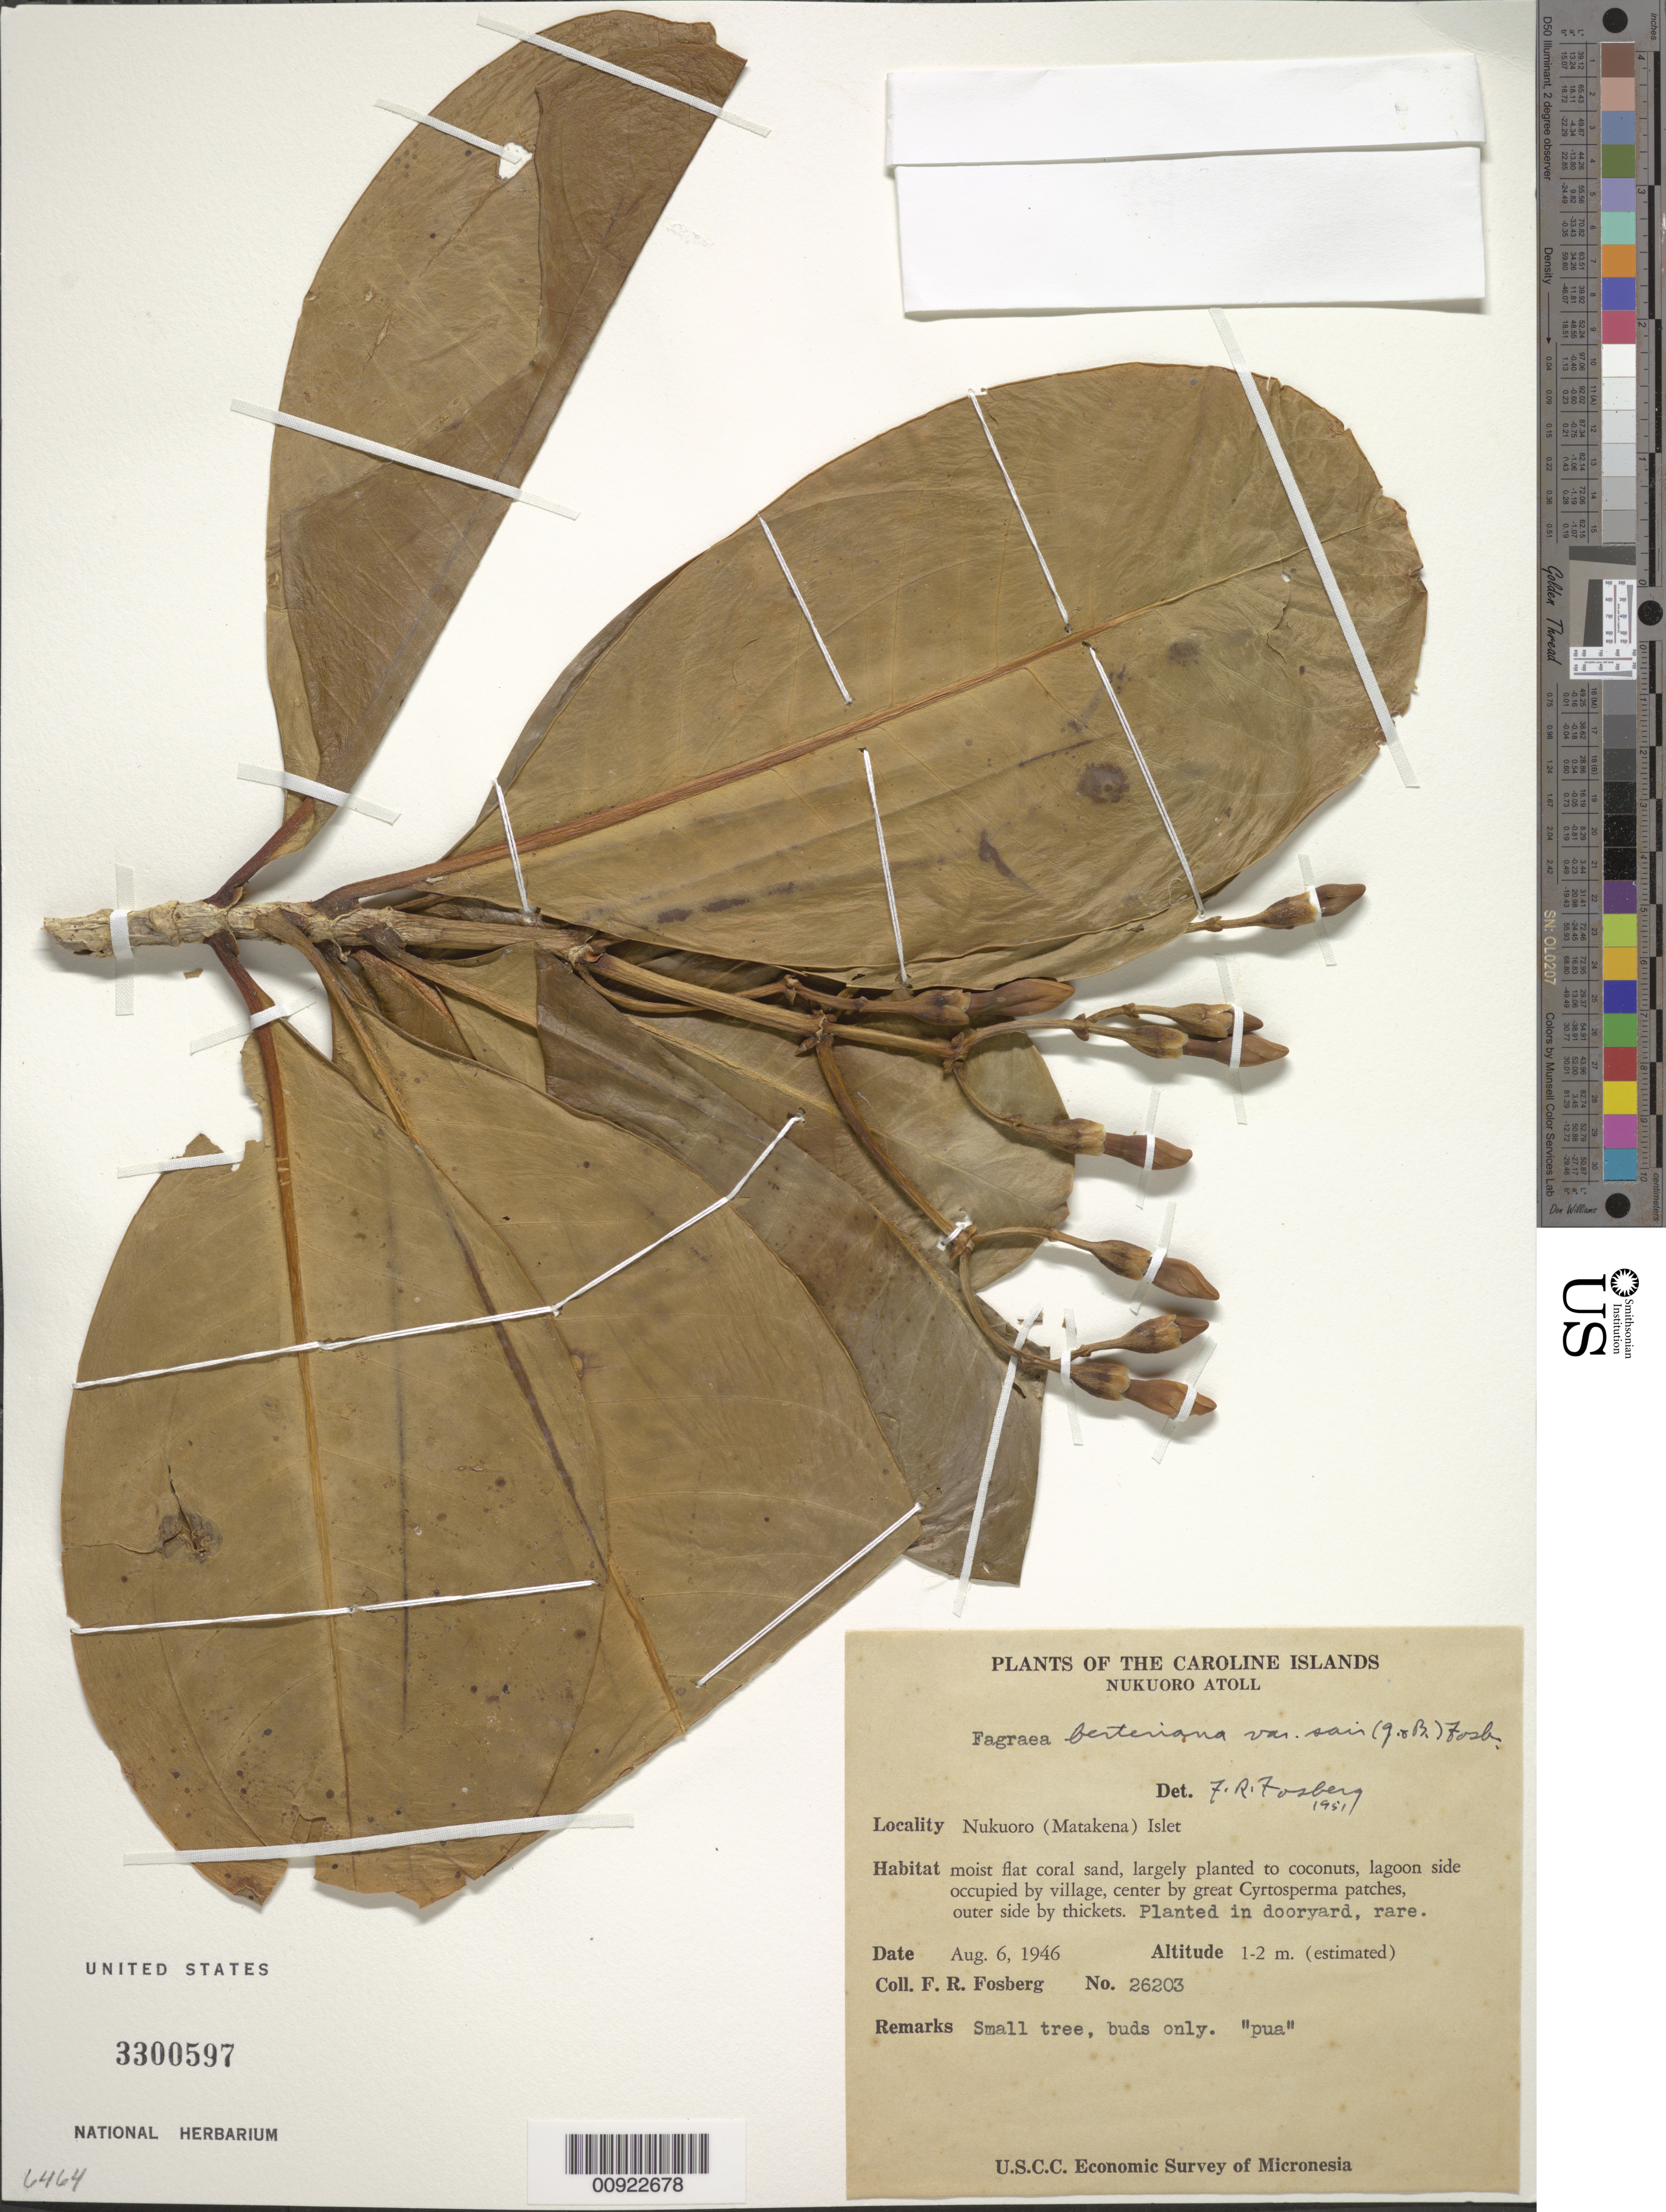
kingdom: Plantae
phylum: Tracheophyta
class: Magnoliopsida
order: Gentianales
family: Gentianaceae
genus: Fagraea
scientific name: Fagraea berteroana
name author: A. Gray ex Benth.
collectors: F. R. Fosberg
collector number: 26203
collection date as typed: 06 Aug 1946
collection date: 1946-08-06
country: Micronesia, Federated States of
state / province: Pohnpei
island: Nukuoro Atoll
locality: Nukuoro (Matakena) Islet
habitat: Moist flat coral sand, largely planted to coconuts. Planted in dooryard, rare.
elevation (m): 1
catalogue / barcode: US 3300597